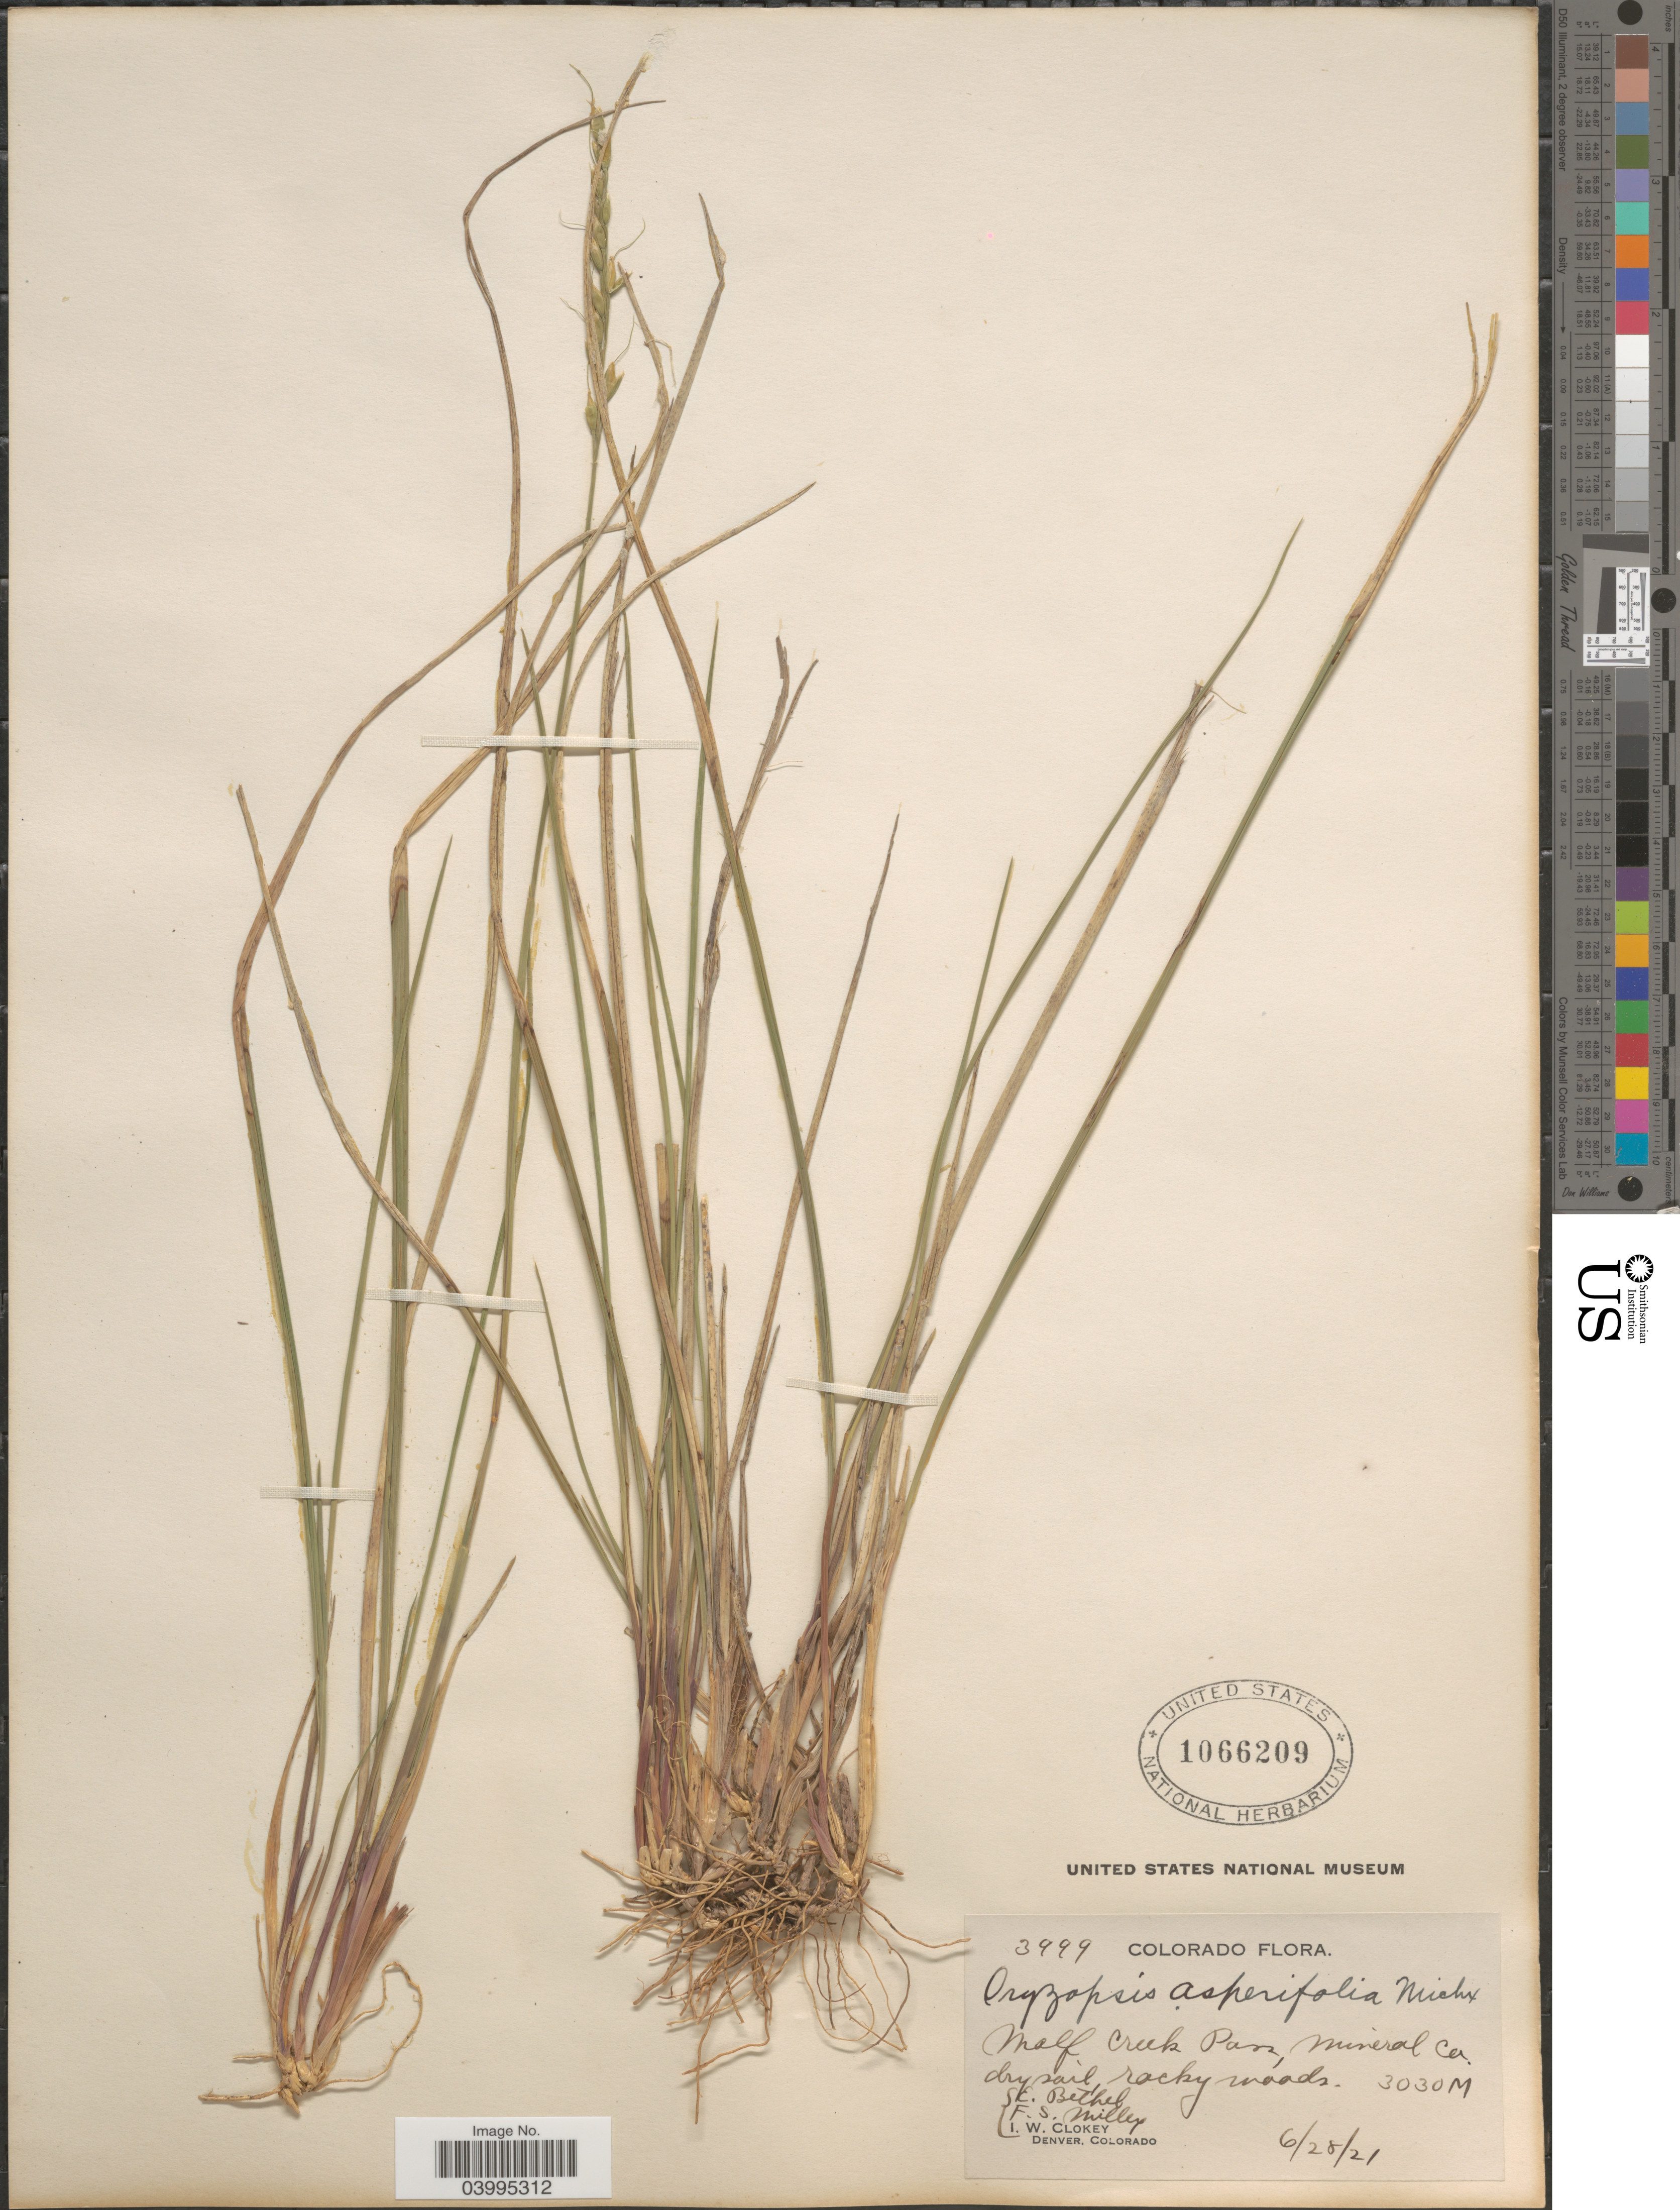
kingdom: Plantae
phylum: Tracheophyta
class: Liliopsida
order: Poales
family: Poaceae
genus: Oryzopsis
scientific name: Oryzopsis asperifolia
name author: Michx.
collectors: E. Bethel, F. Willey & I. W. Clokey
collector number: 3999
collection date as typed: Transcribed d/m/y: 28/6/21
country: United States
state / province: Colorado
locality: Malf Creek Pass, Mineral Co.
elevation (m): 3030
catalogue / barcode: US 1066209